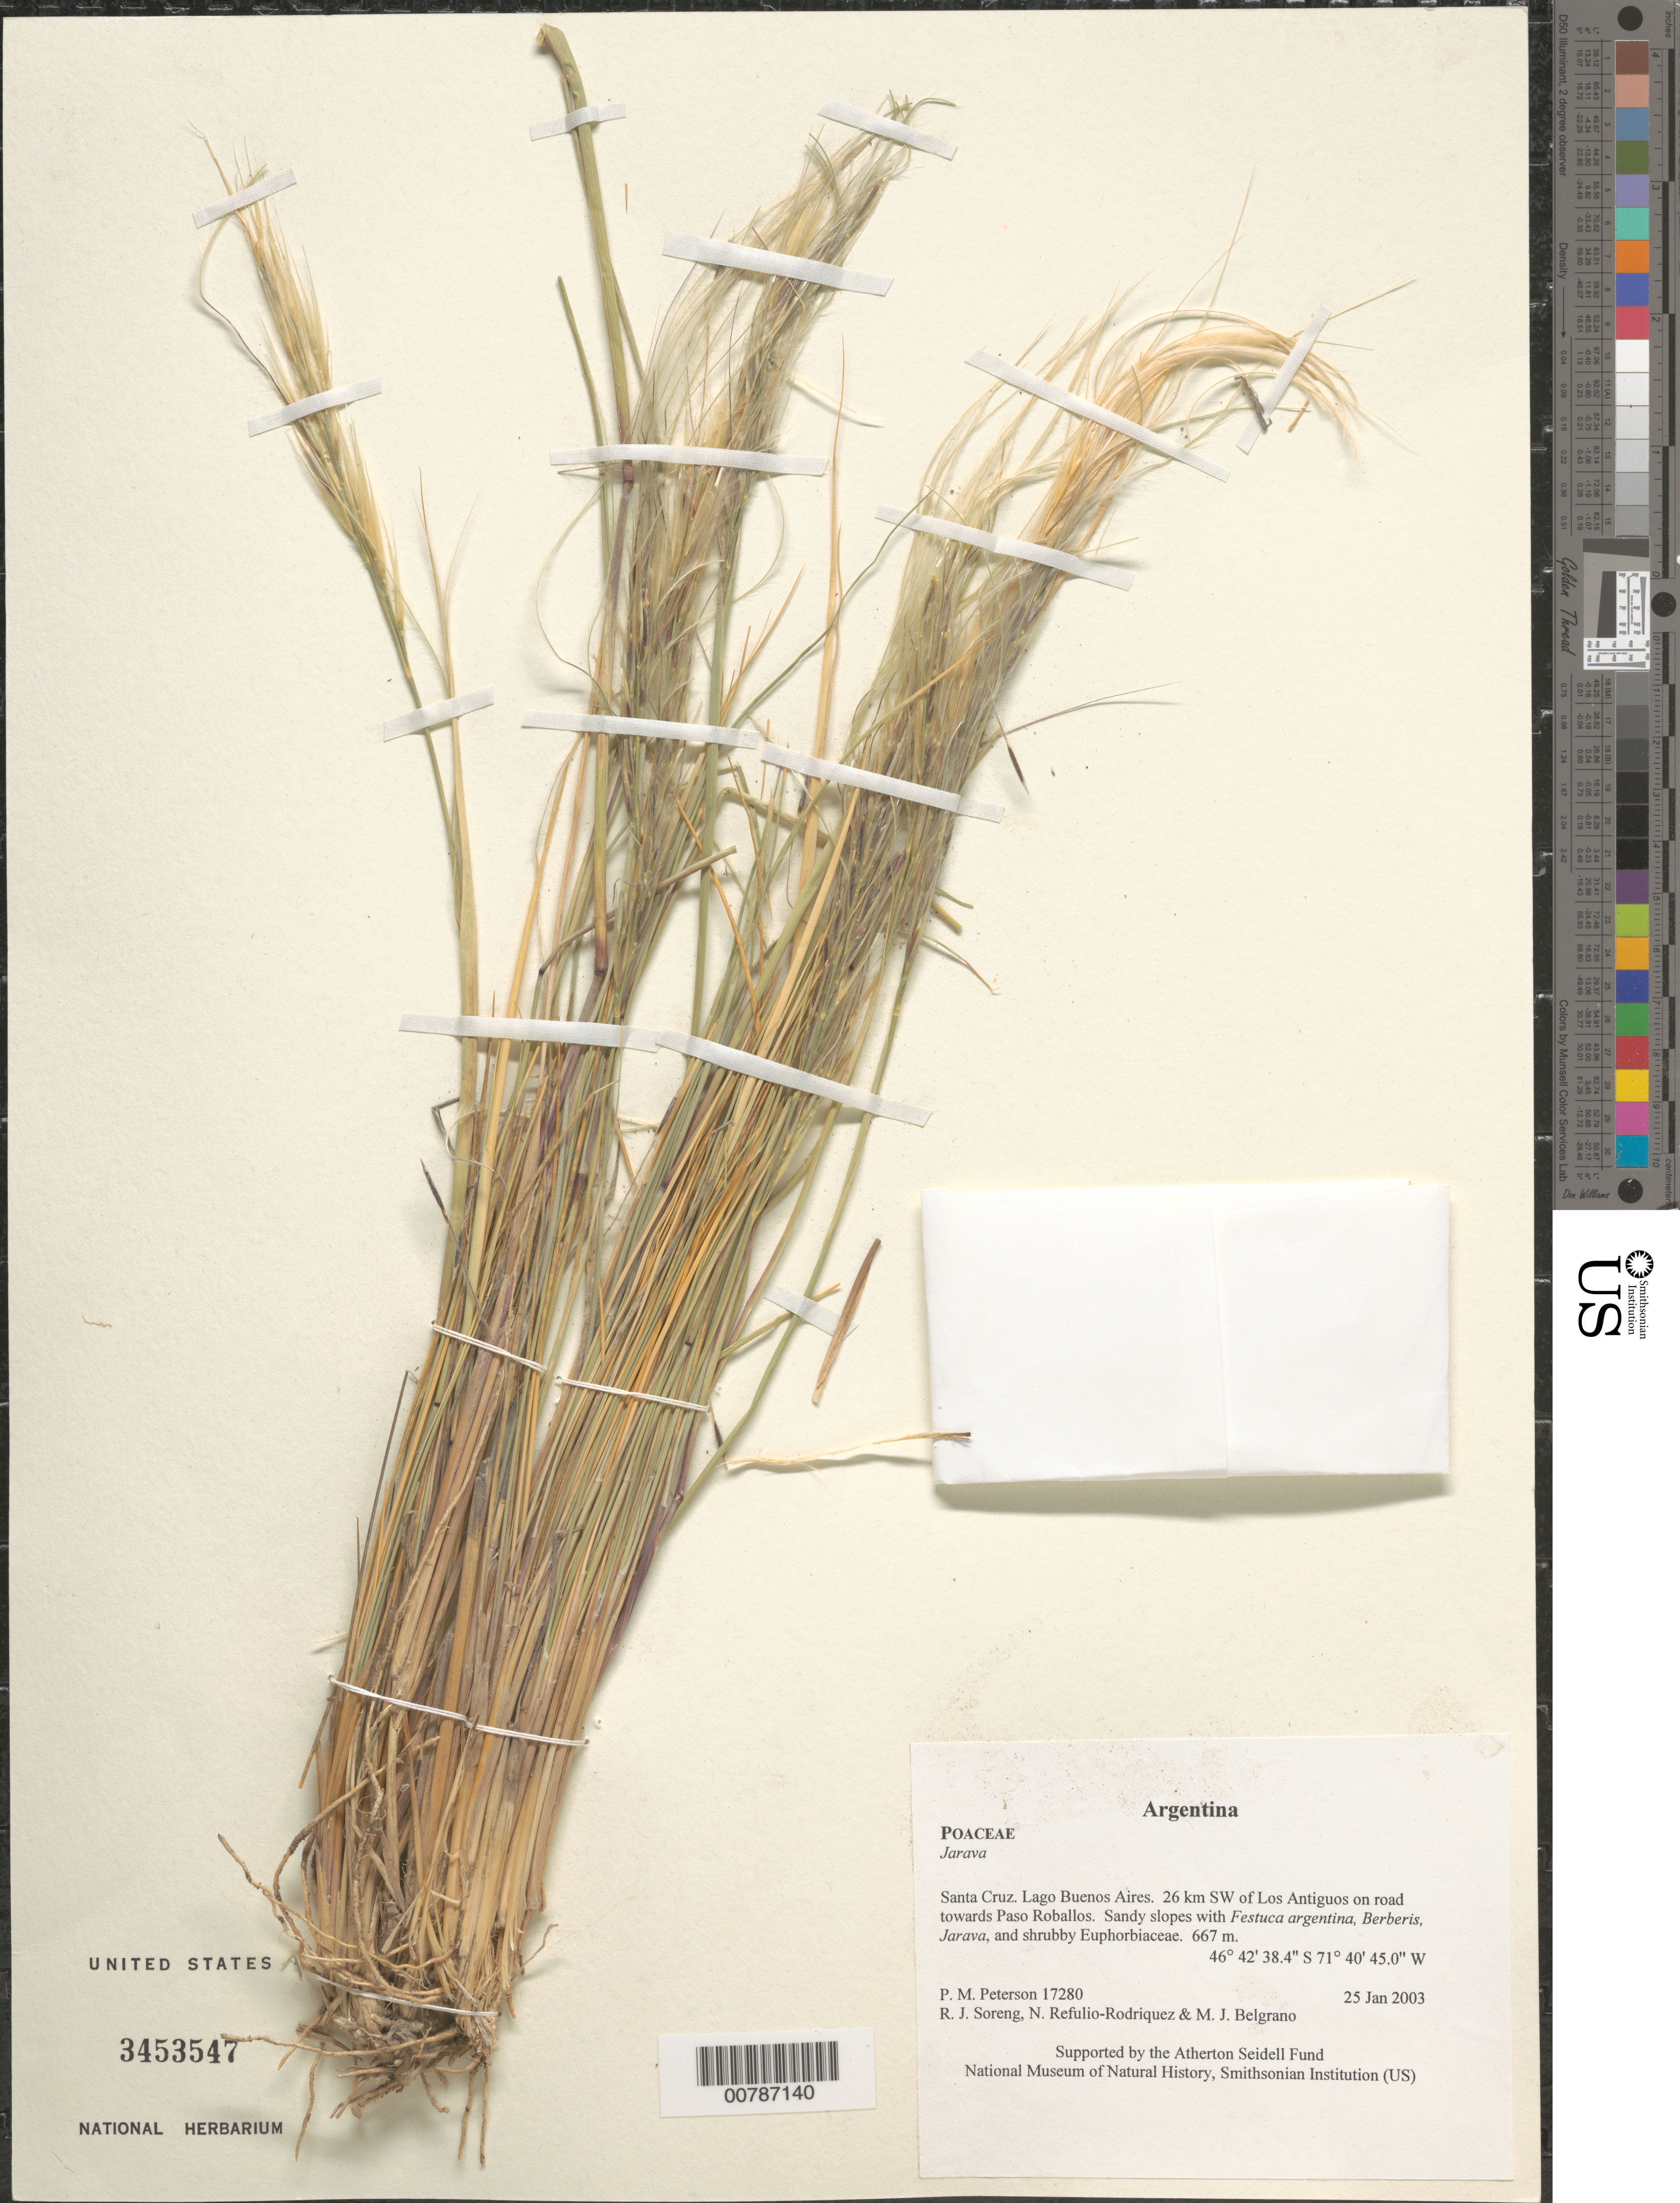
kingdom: Plantae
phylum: Tracheophyta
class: Liliopsida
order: Poales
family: Poaceae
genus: Jarava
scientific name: Jarava sp.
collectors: P. M. Peterson, R. J. Soreng, N. Refulio-Rodríguez & M. Belgrano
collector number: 17280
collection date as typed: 25 Jan 2003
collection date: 2003-01-25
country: Argentina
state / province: Santa Cruz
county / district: Lago Buenos Aires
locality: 26 km SW of Los Antiguos on road towards Paso Roballos. Sandy slopes with Festuca argentina, Berberis, Jarava, and shrubby Euphorbiaceae.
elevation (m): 667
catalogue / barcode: US 3453547